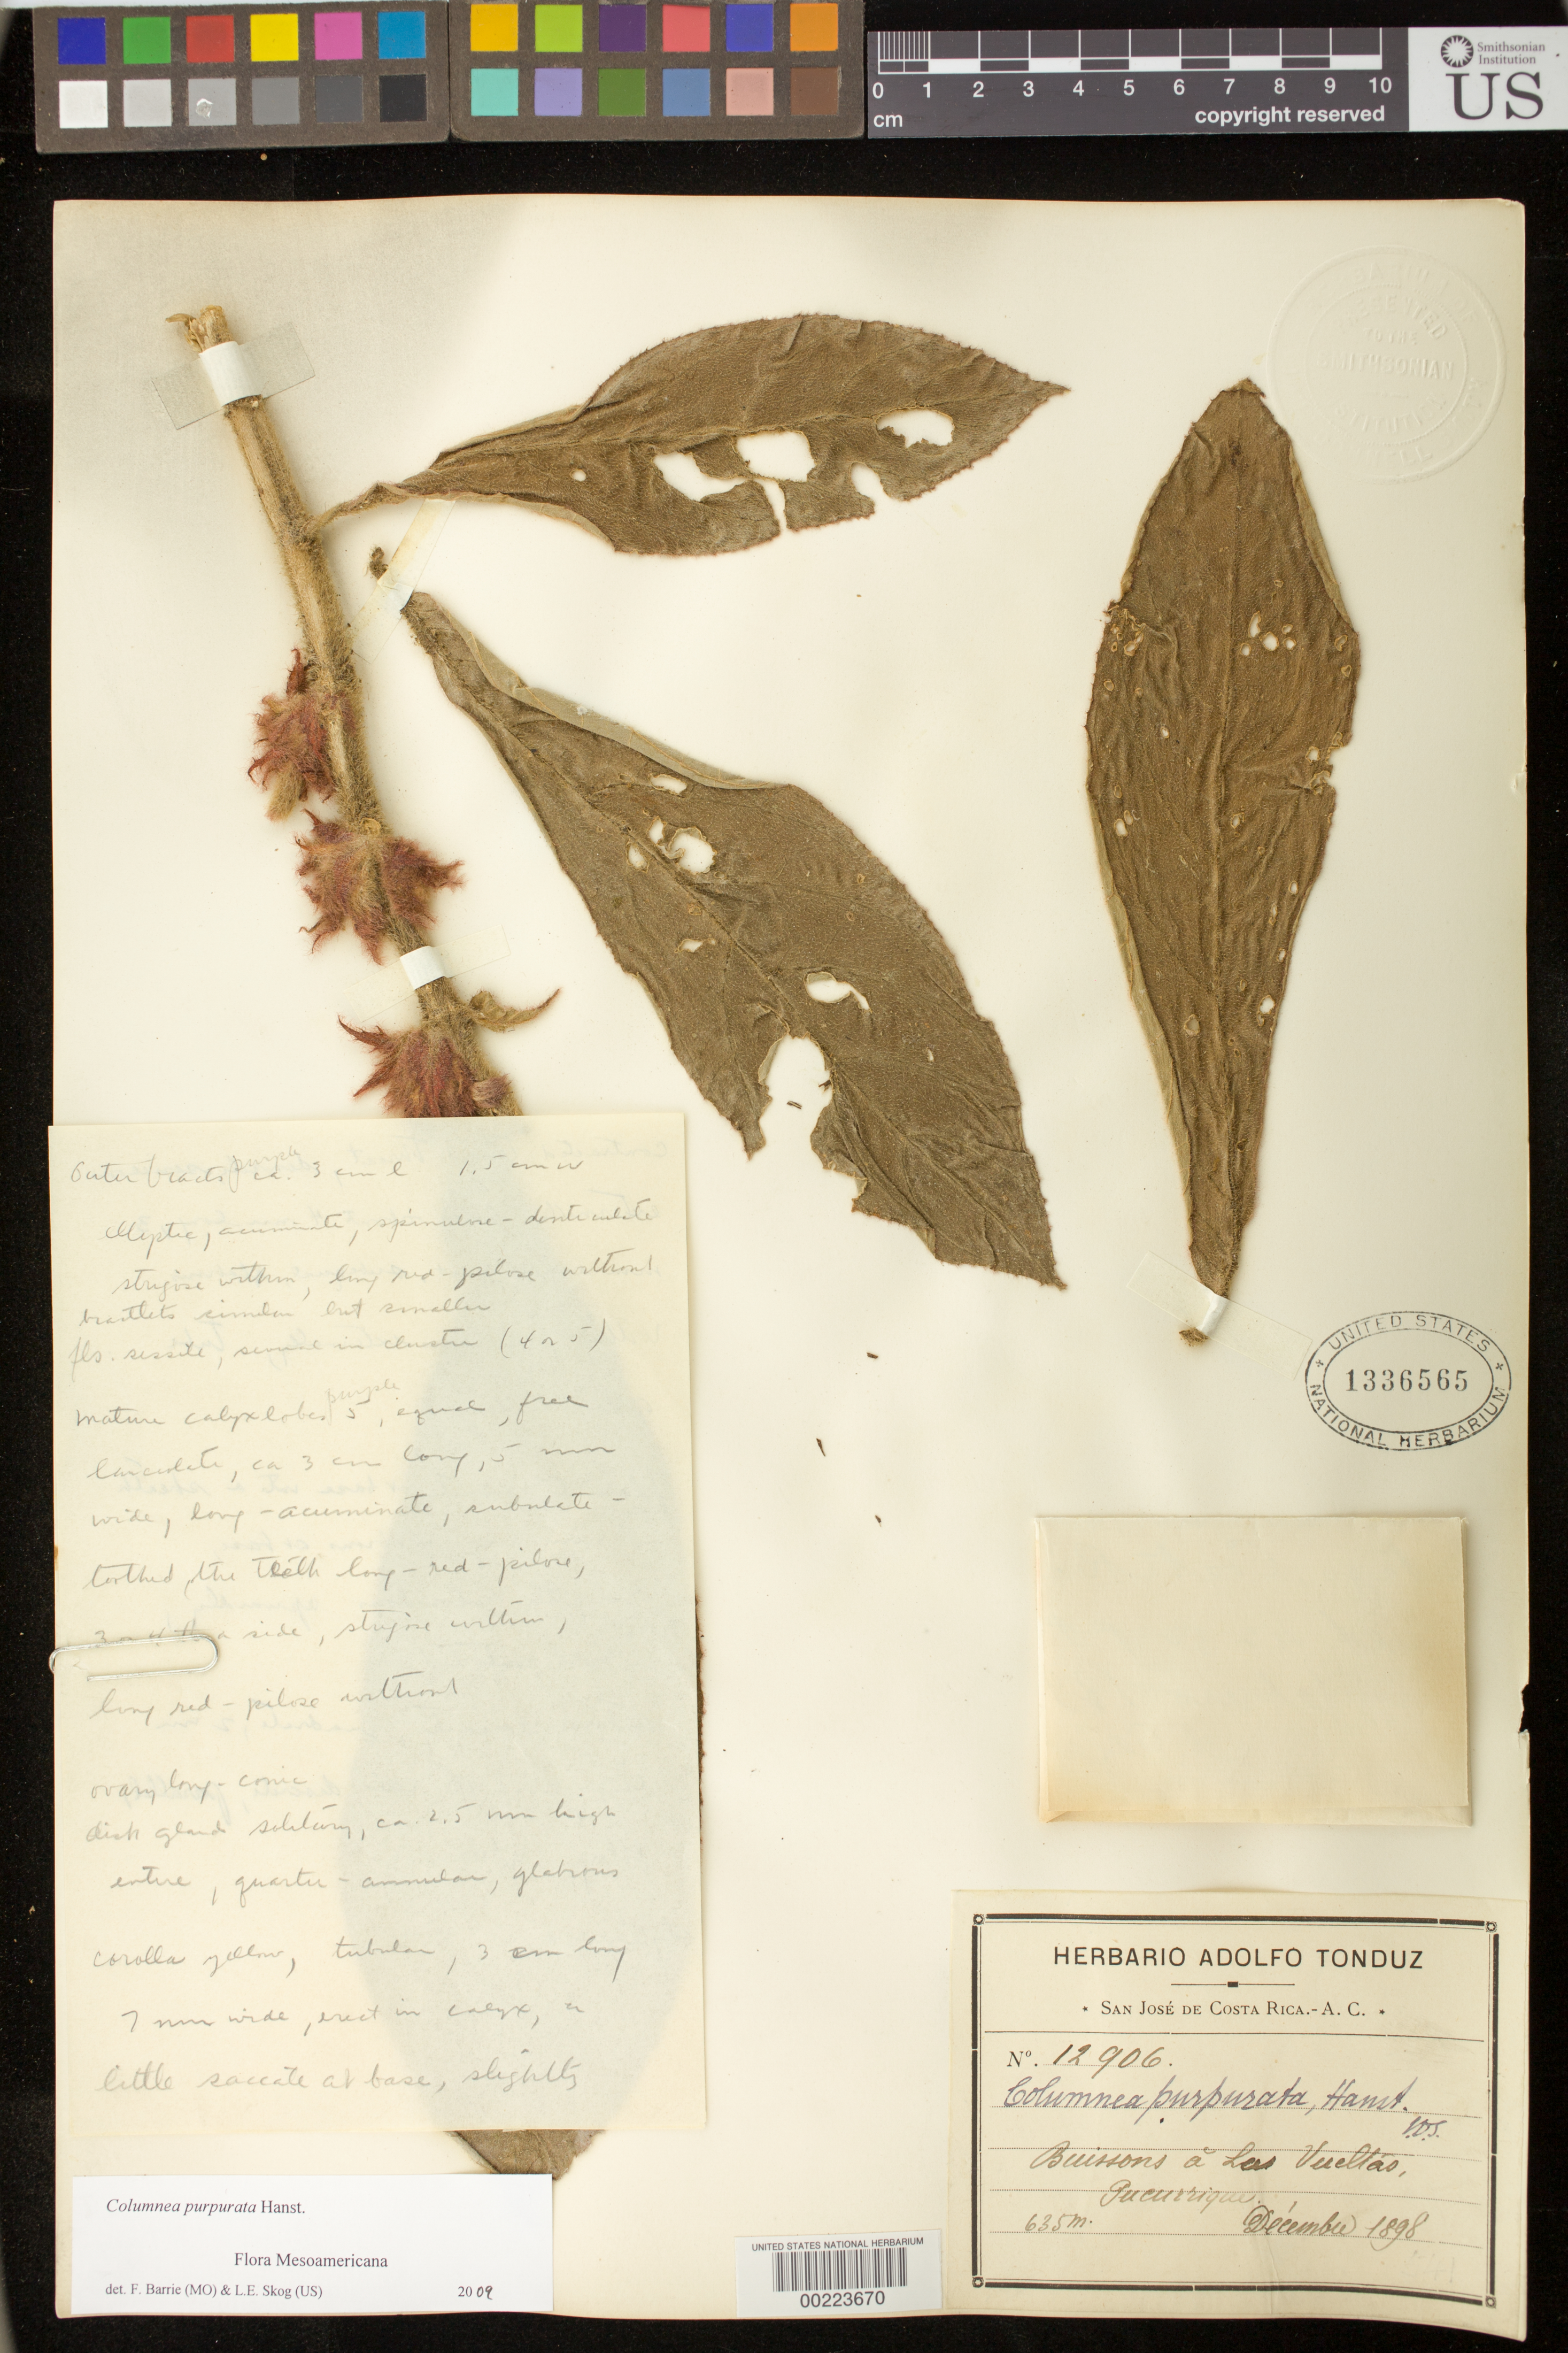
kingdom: Plantae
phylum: Tracheophyta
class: Magnoliopsida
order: Lamiales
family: Gesneriaceae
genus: Columnea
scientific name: Columnea purpurata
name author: Hanst.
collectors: A. Tonduz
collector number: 12906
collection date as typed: Dec 1898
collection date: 1898-12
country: Costa Rica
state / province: San José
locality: Las Vueltas, Tucurrique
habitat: Thickets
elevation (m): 635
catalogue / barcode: US 1336565